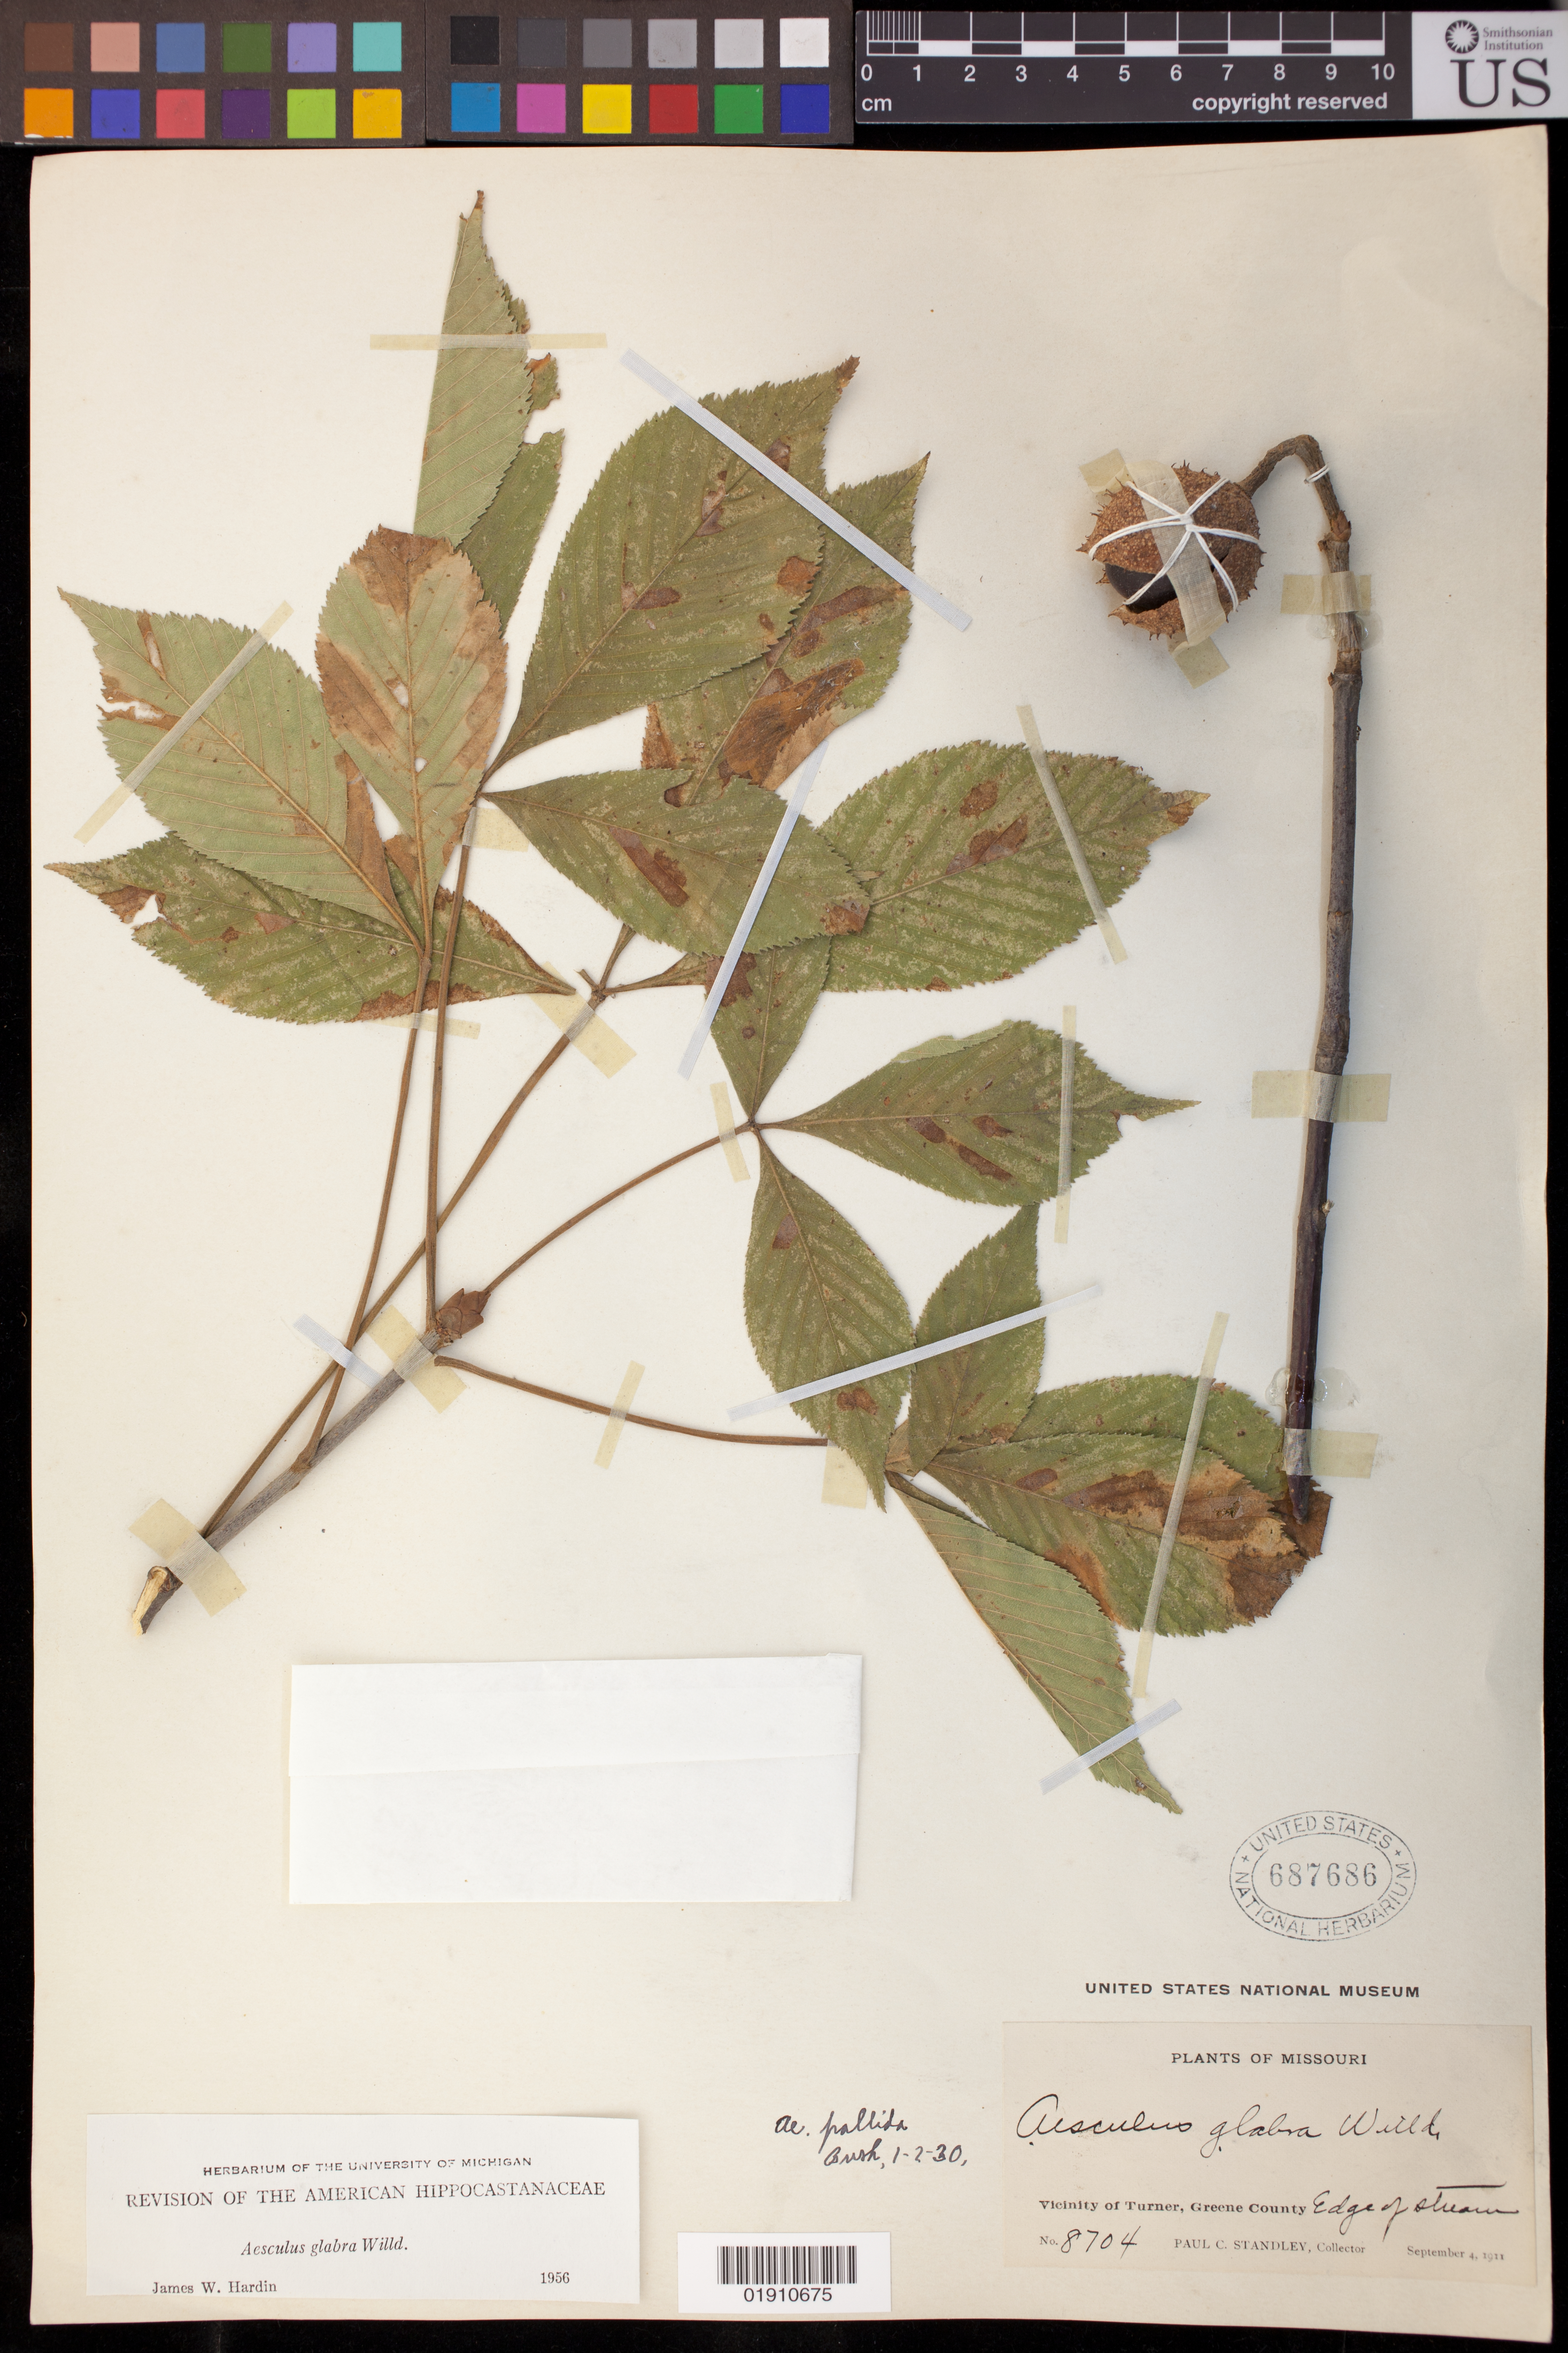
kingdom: Plantae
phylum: Tracheophyta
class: Magnoliopsida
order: Sapindales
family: Sapindaceae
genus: Aesculus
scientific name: Aesculus glabra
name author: Willd.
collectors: P. C. Standley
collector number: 8704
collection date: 1911-09-04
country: United States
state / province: Missouri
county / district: Greene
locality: Vicinity of Turner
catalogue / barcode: US 687686